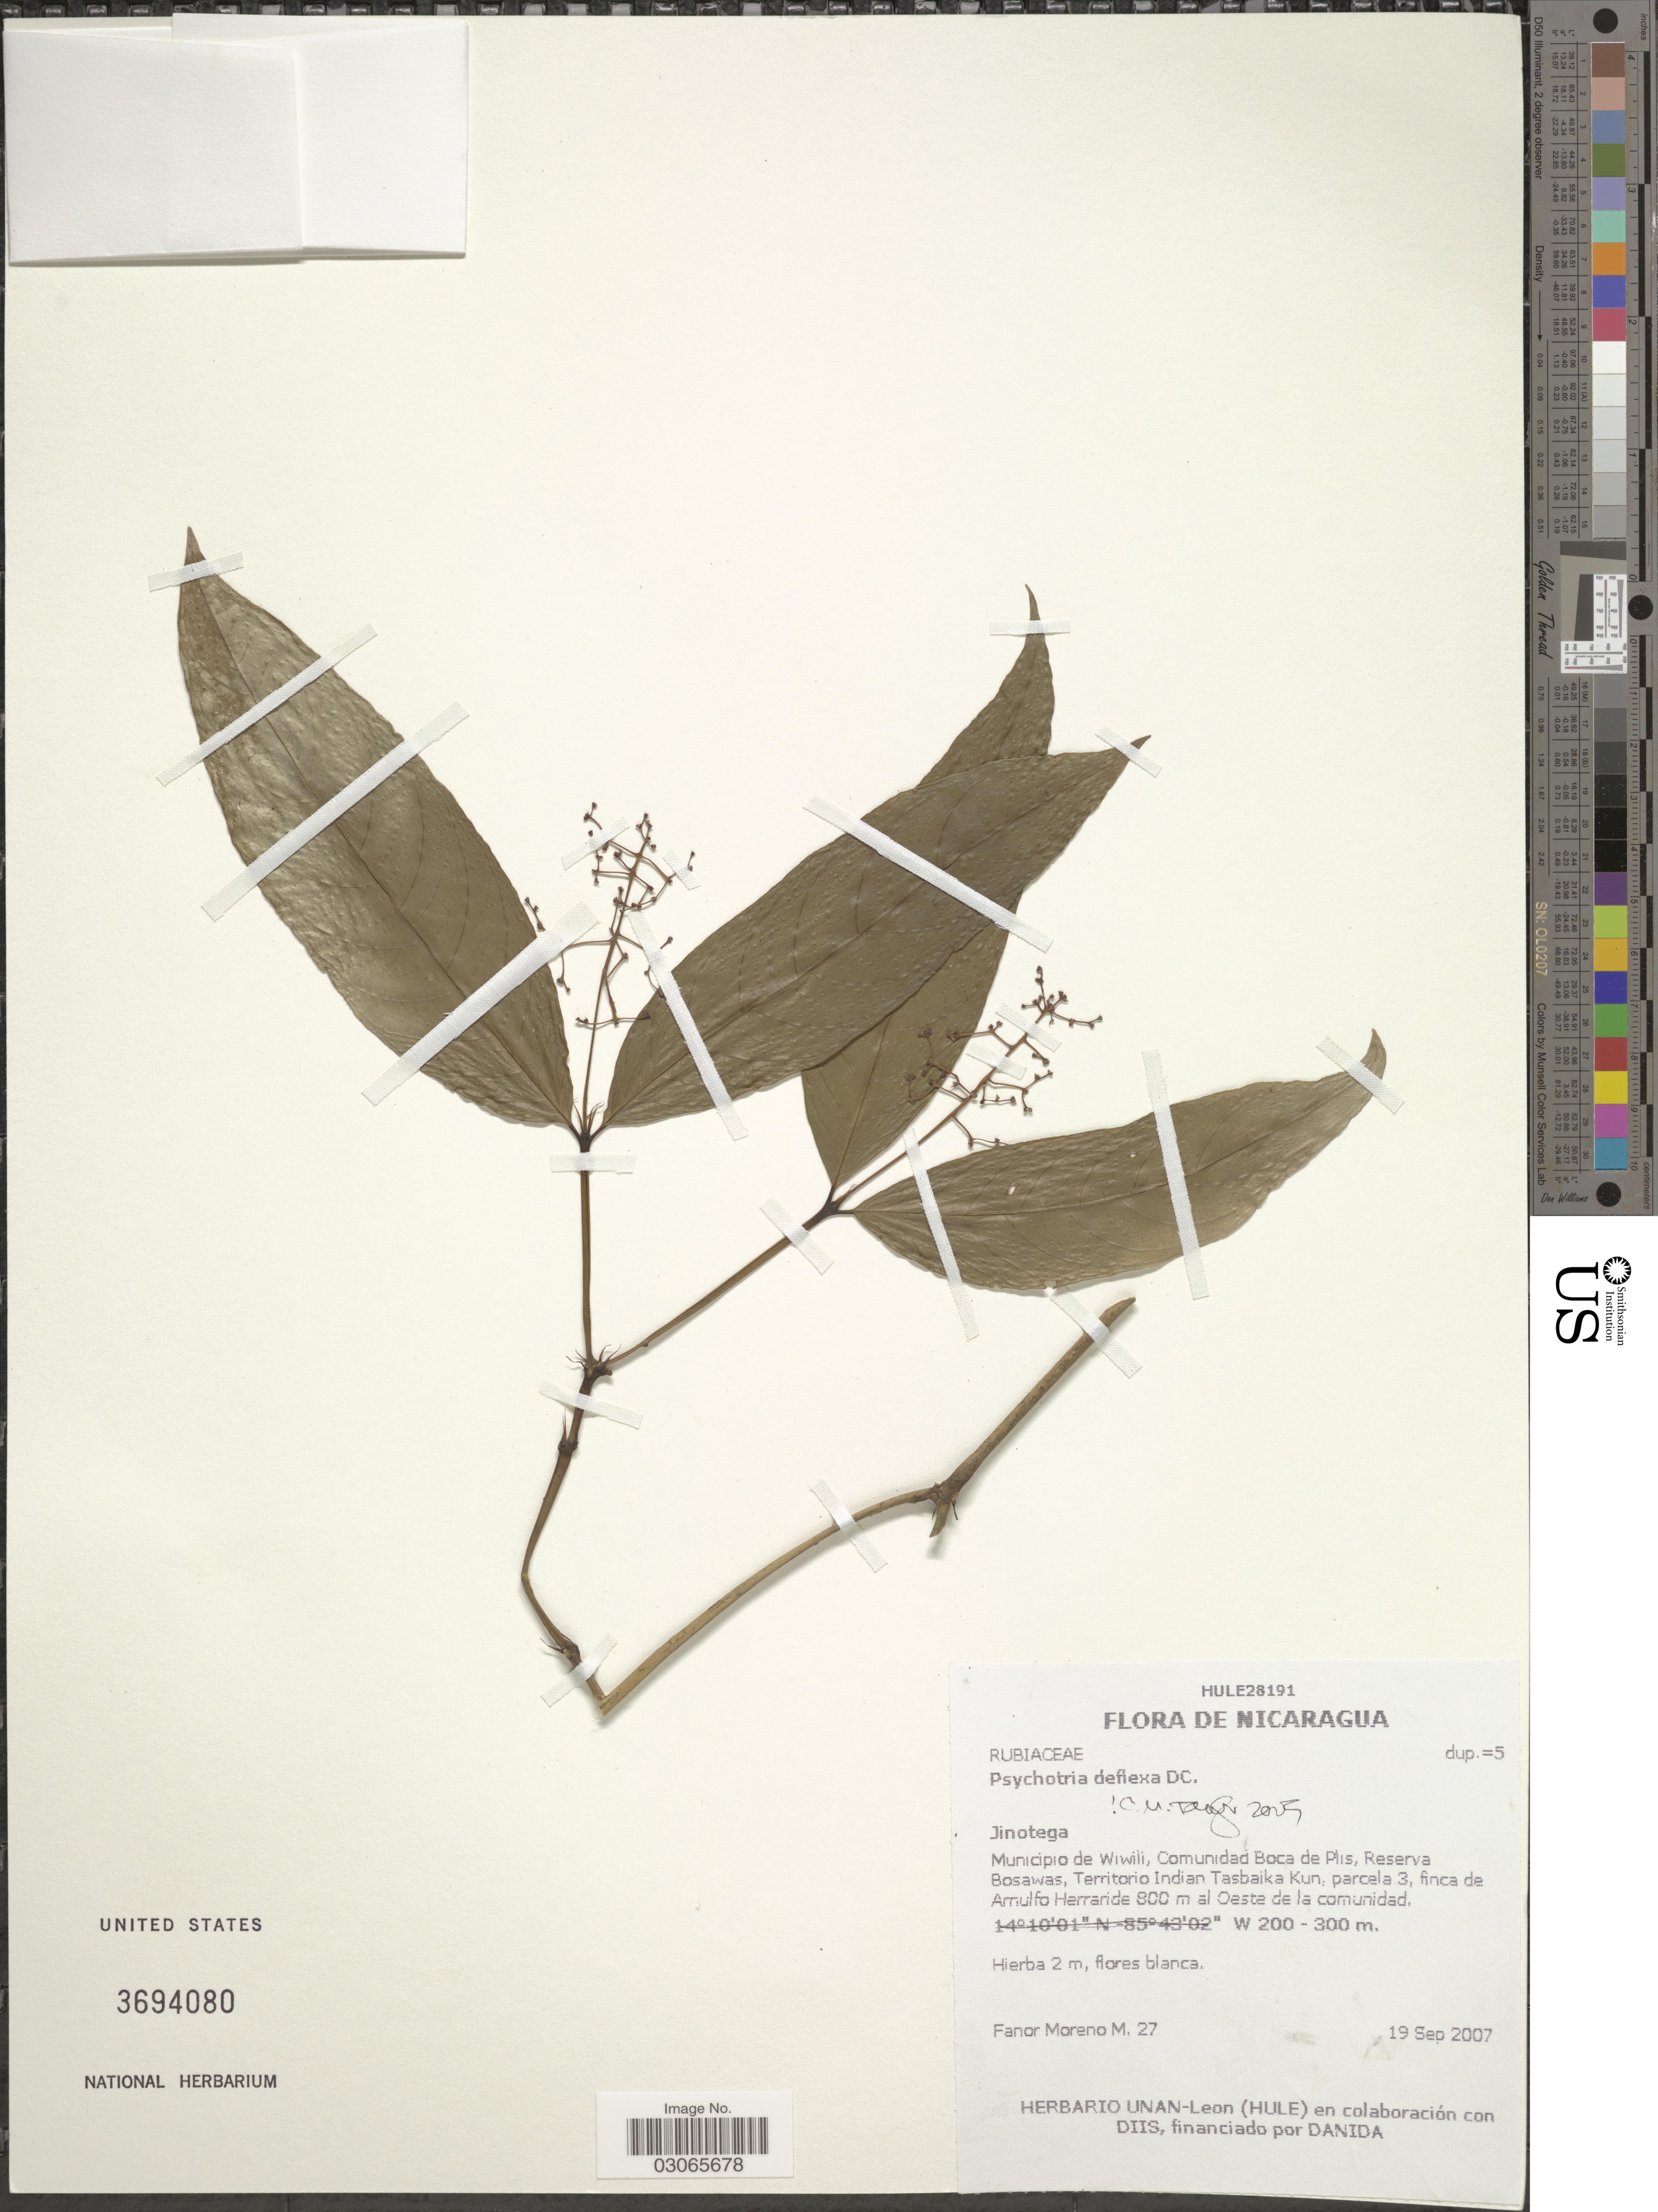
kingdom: Plantae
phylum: Tracheophyta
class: Magnoliopsida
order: Gentianales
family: Rubiaceae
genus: Psychotria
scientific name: Psychotria deflexa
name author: DC.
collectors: F. Moreno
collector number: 27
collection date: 2007-09-19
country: Nicaragua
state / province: Jinotega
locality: Municipio de Wiwili, Comunidad Boca de Plis, Reserva Bosawas, Territorio Indian Tasbaika Kun, parcela 3, finca de Arnulfo Harrarida 800 m al Oeste de la comunidad.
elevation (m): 200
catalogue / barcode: US 3694080